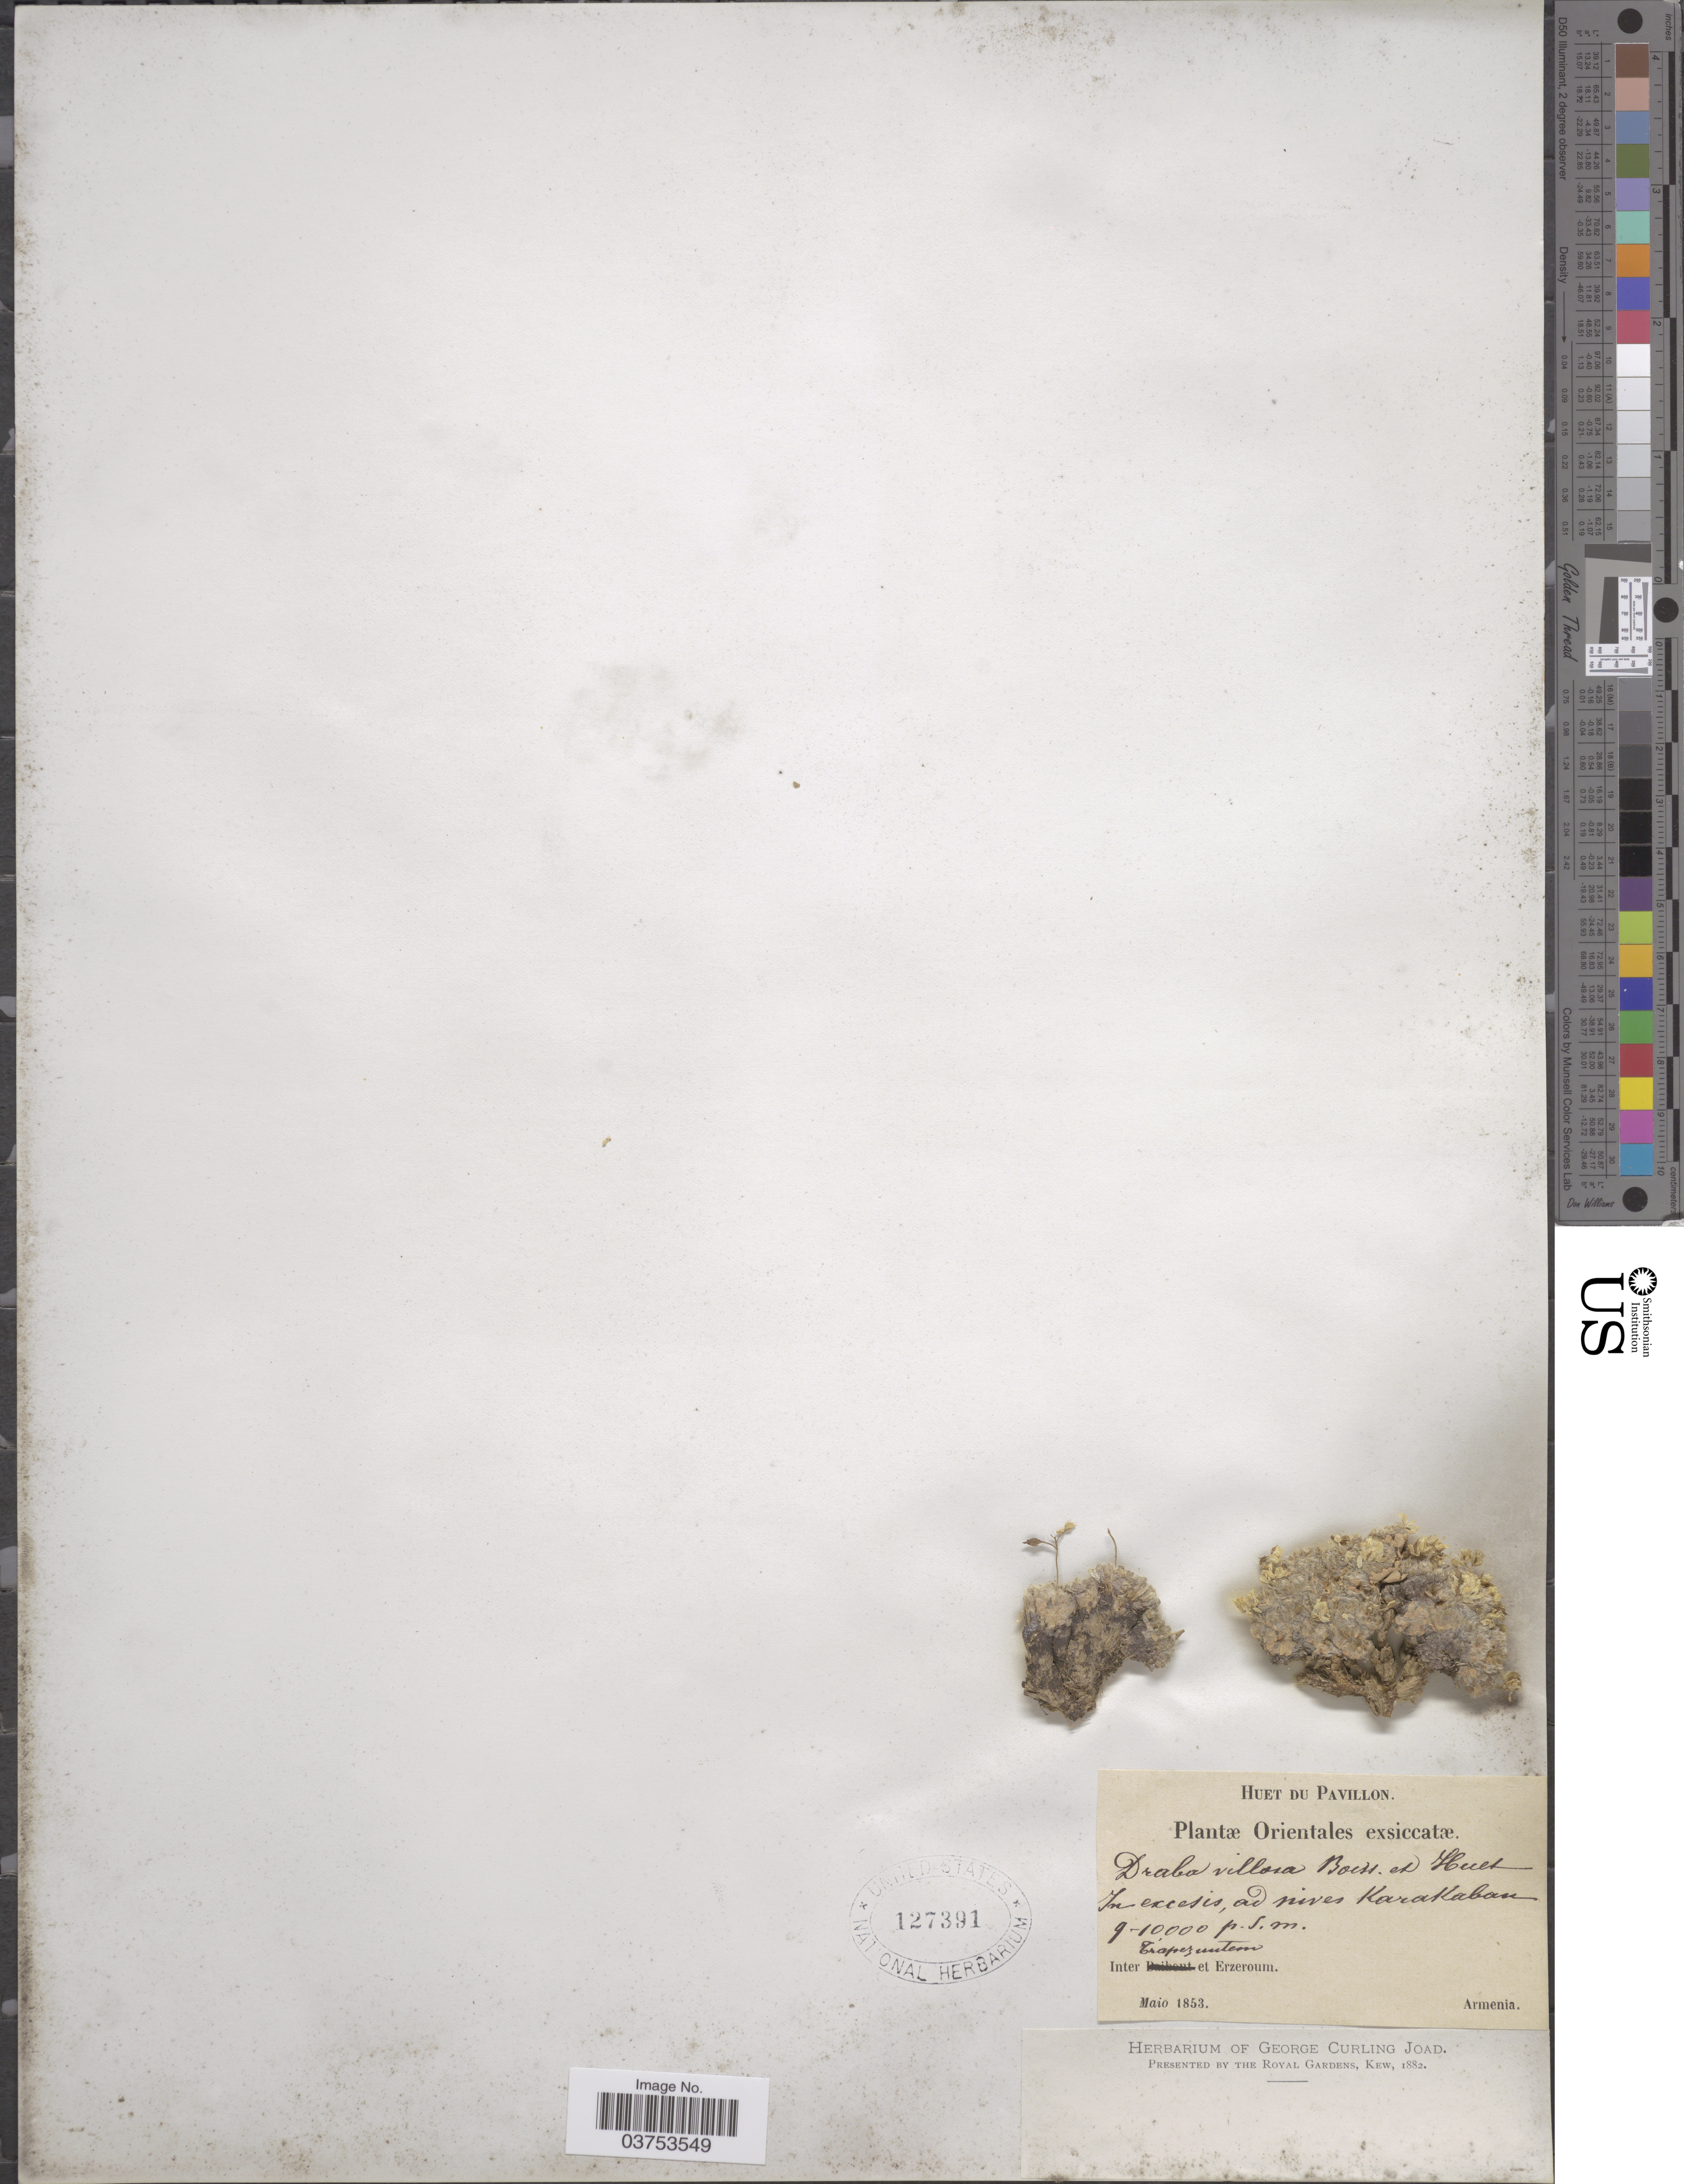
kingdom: Plantae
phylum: Tracheophyta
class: Magnoliopsida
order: Brassicales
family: Brassicaceae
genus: Draba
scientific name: Draba villosa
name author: Boiss. ex Hult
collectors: Huet du Pavillon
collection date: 1853-05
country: Turkey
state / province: Erzurum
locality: Orientales. In excesis, ad nives Karakaban. Inter Trapezuntem [interpreted]. Armenia.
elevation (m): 2743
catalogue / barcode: US 127391